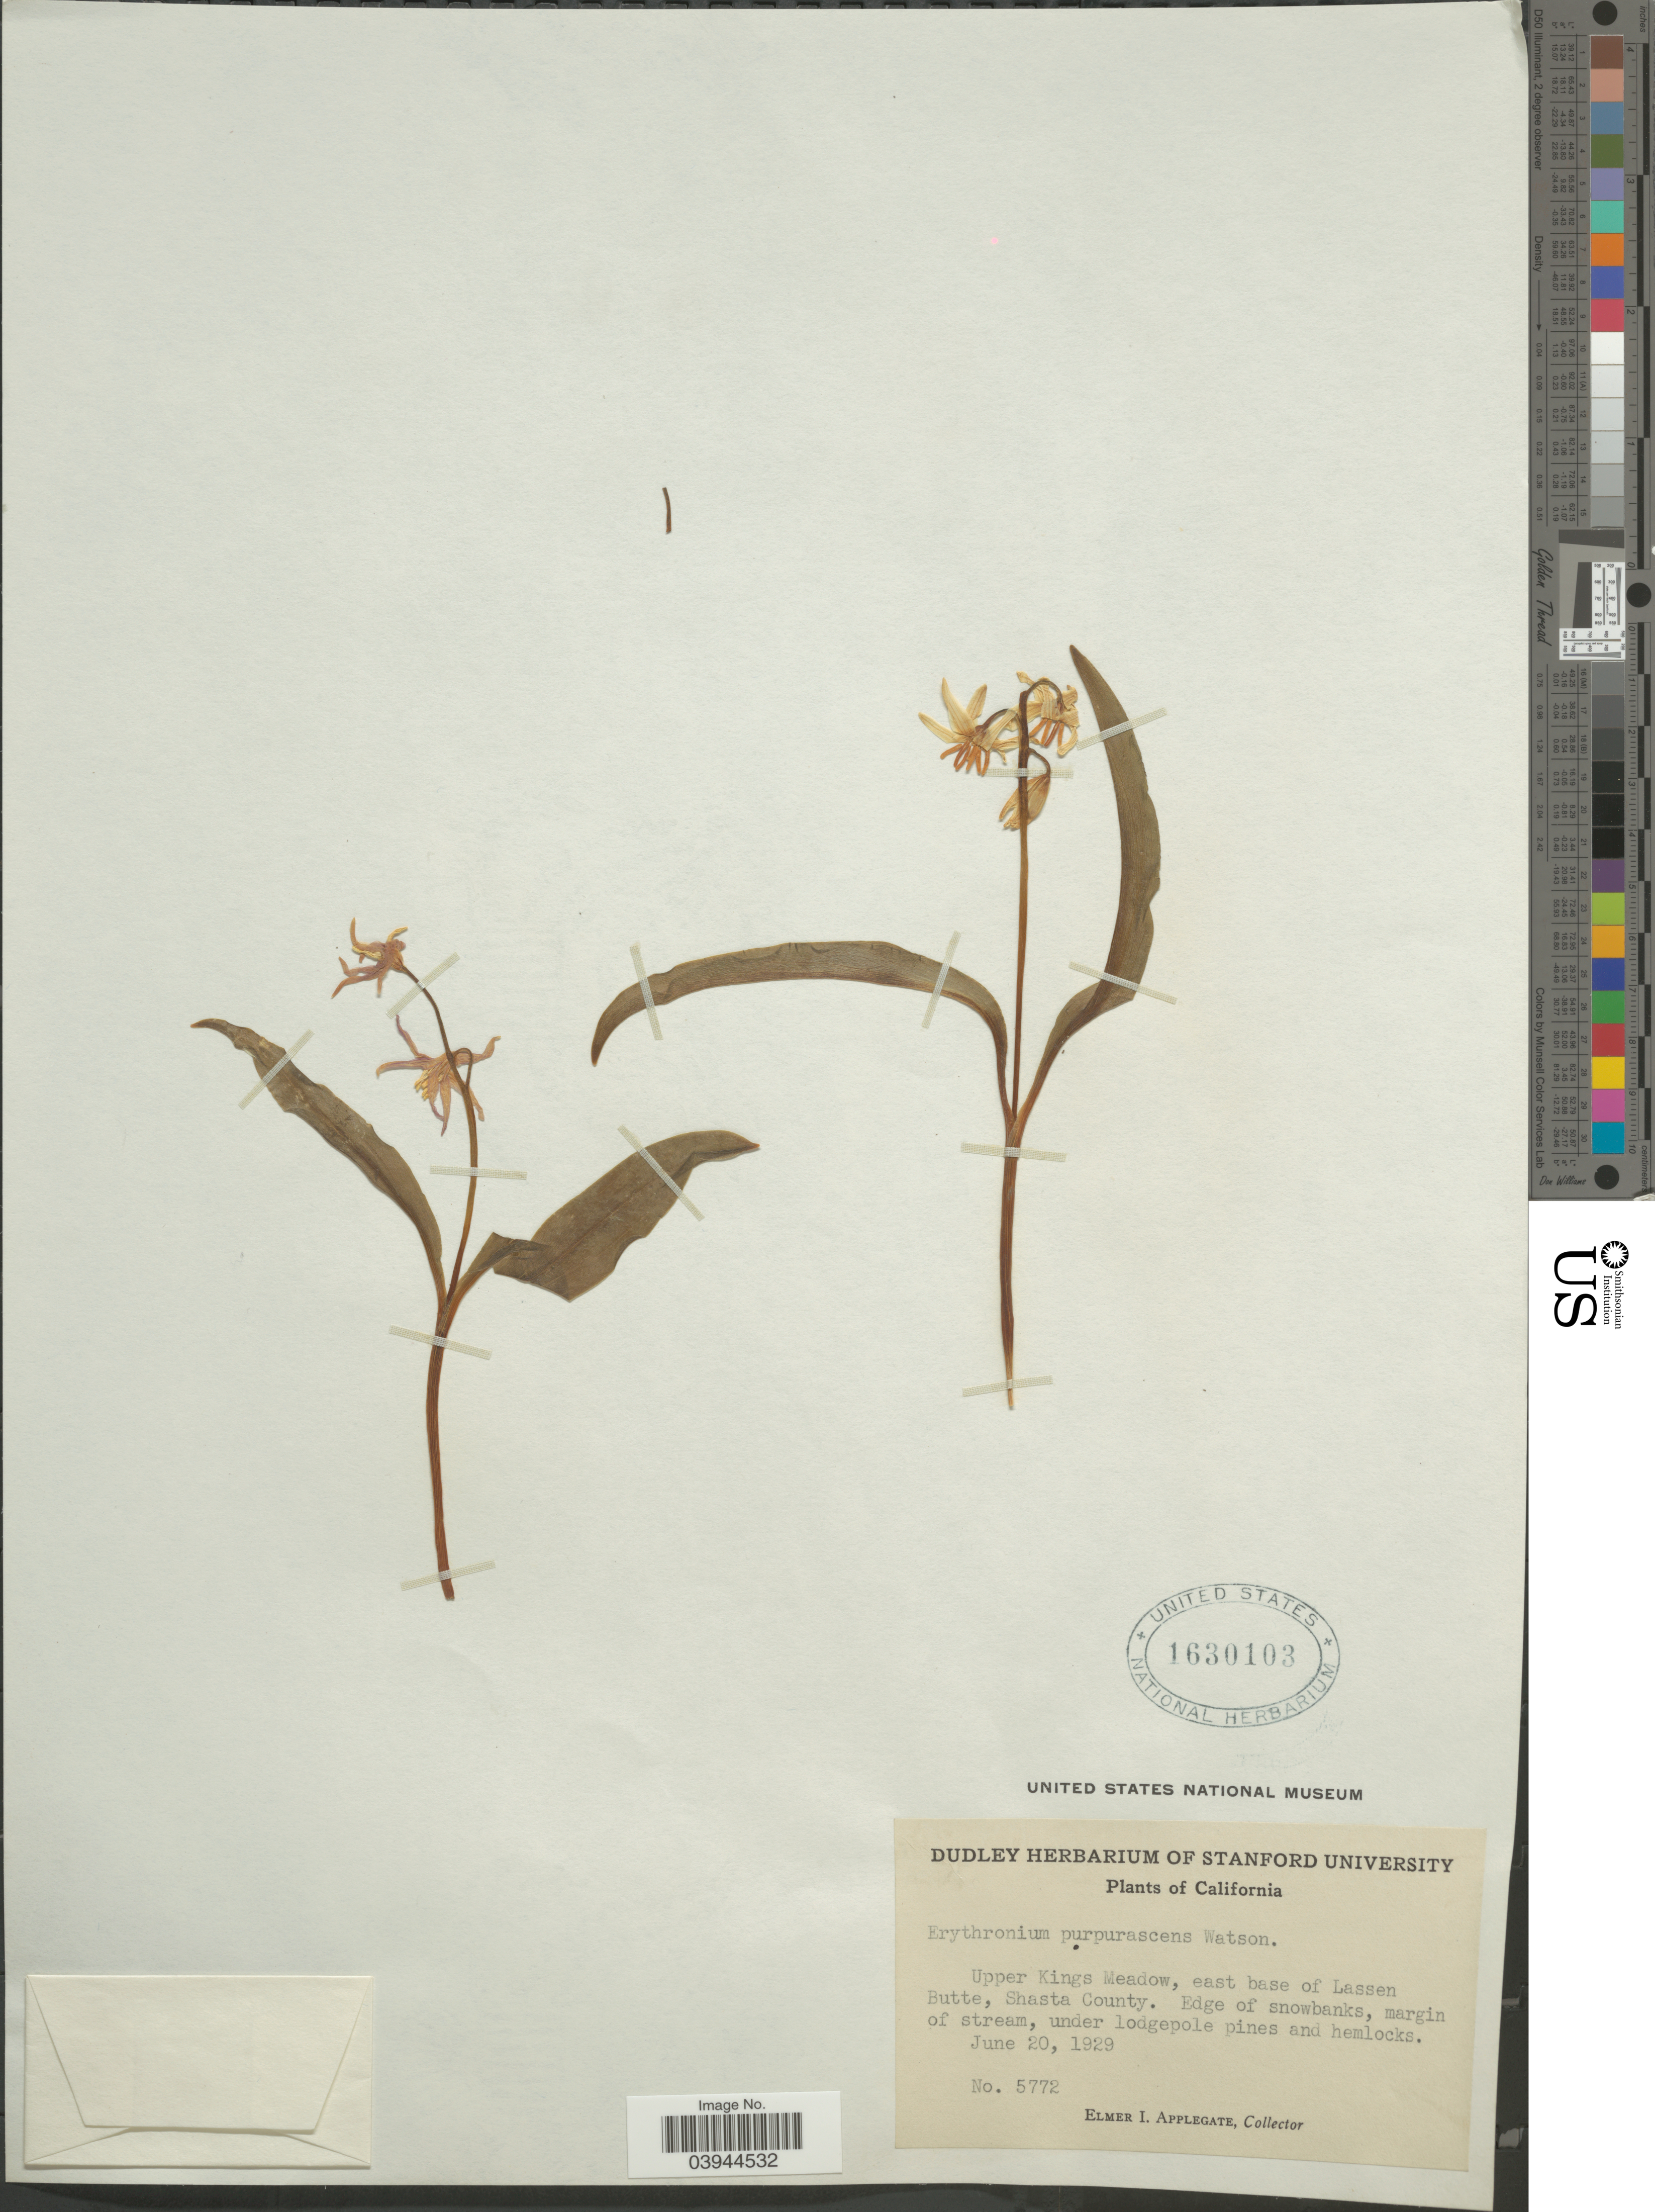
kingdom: Plantae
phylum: Tracheophyta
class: Liliopsida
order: Liliales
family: Liliaceae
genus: Erythronium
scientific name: Erythronium purpurascens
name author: S. Watson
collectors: E. I. Applegate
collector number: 5772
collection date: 1929-06-20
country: United States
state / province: California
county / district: Shasta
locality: Upper Kings Meadow, east base of Lassen Butte, Shasta County.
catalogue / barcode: US 1630103